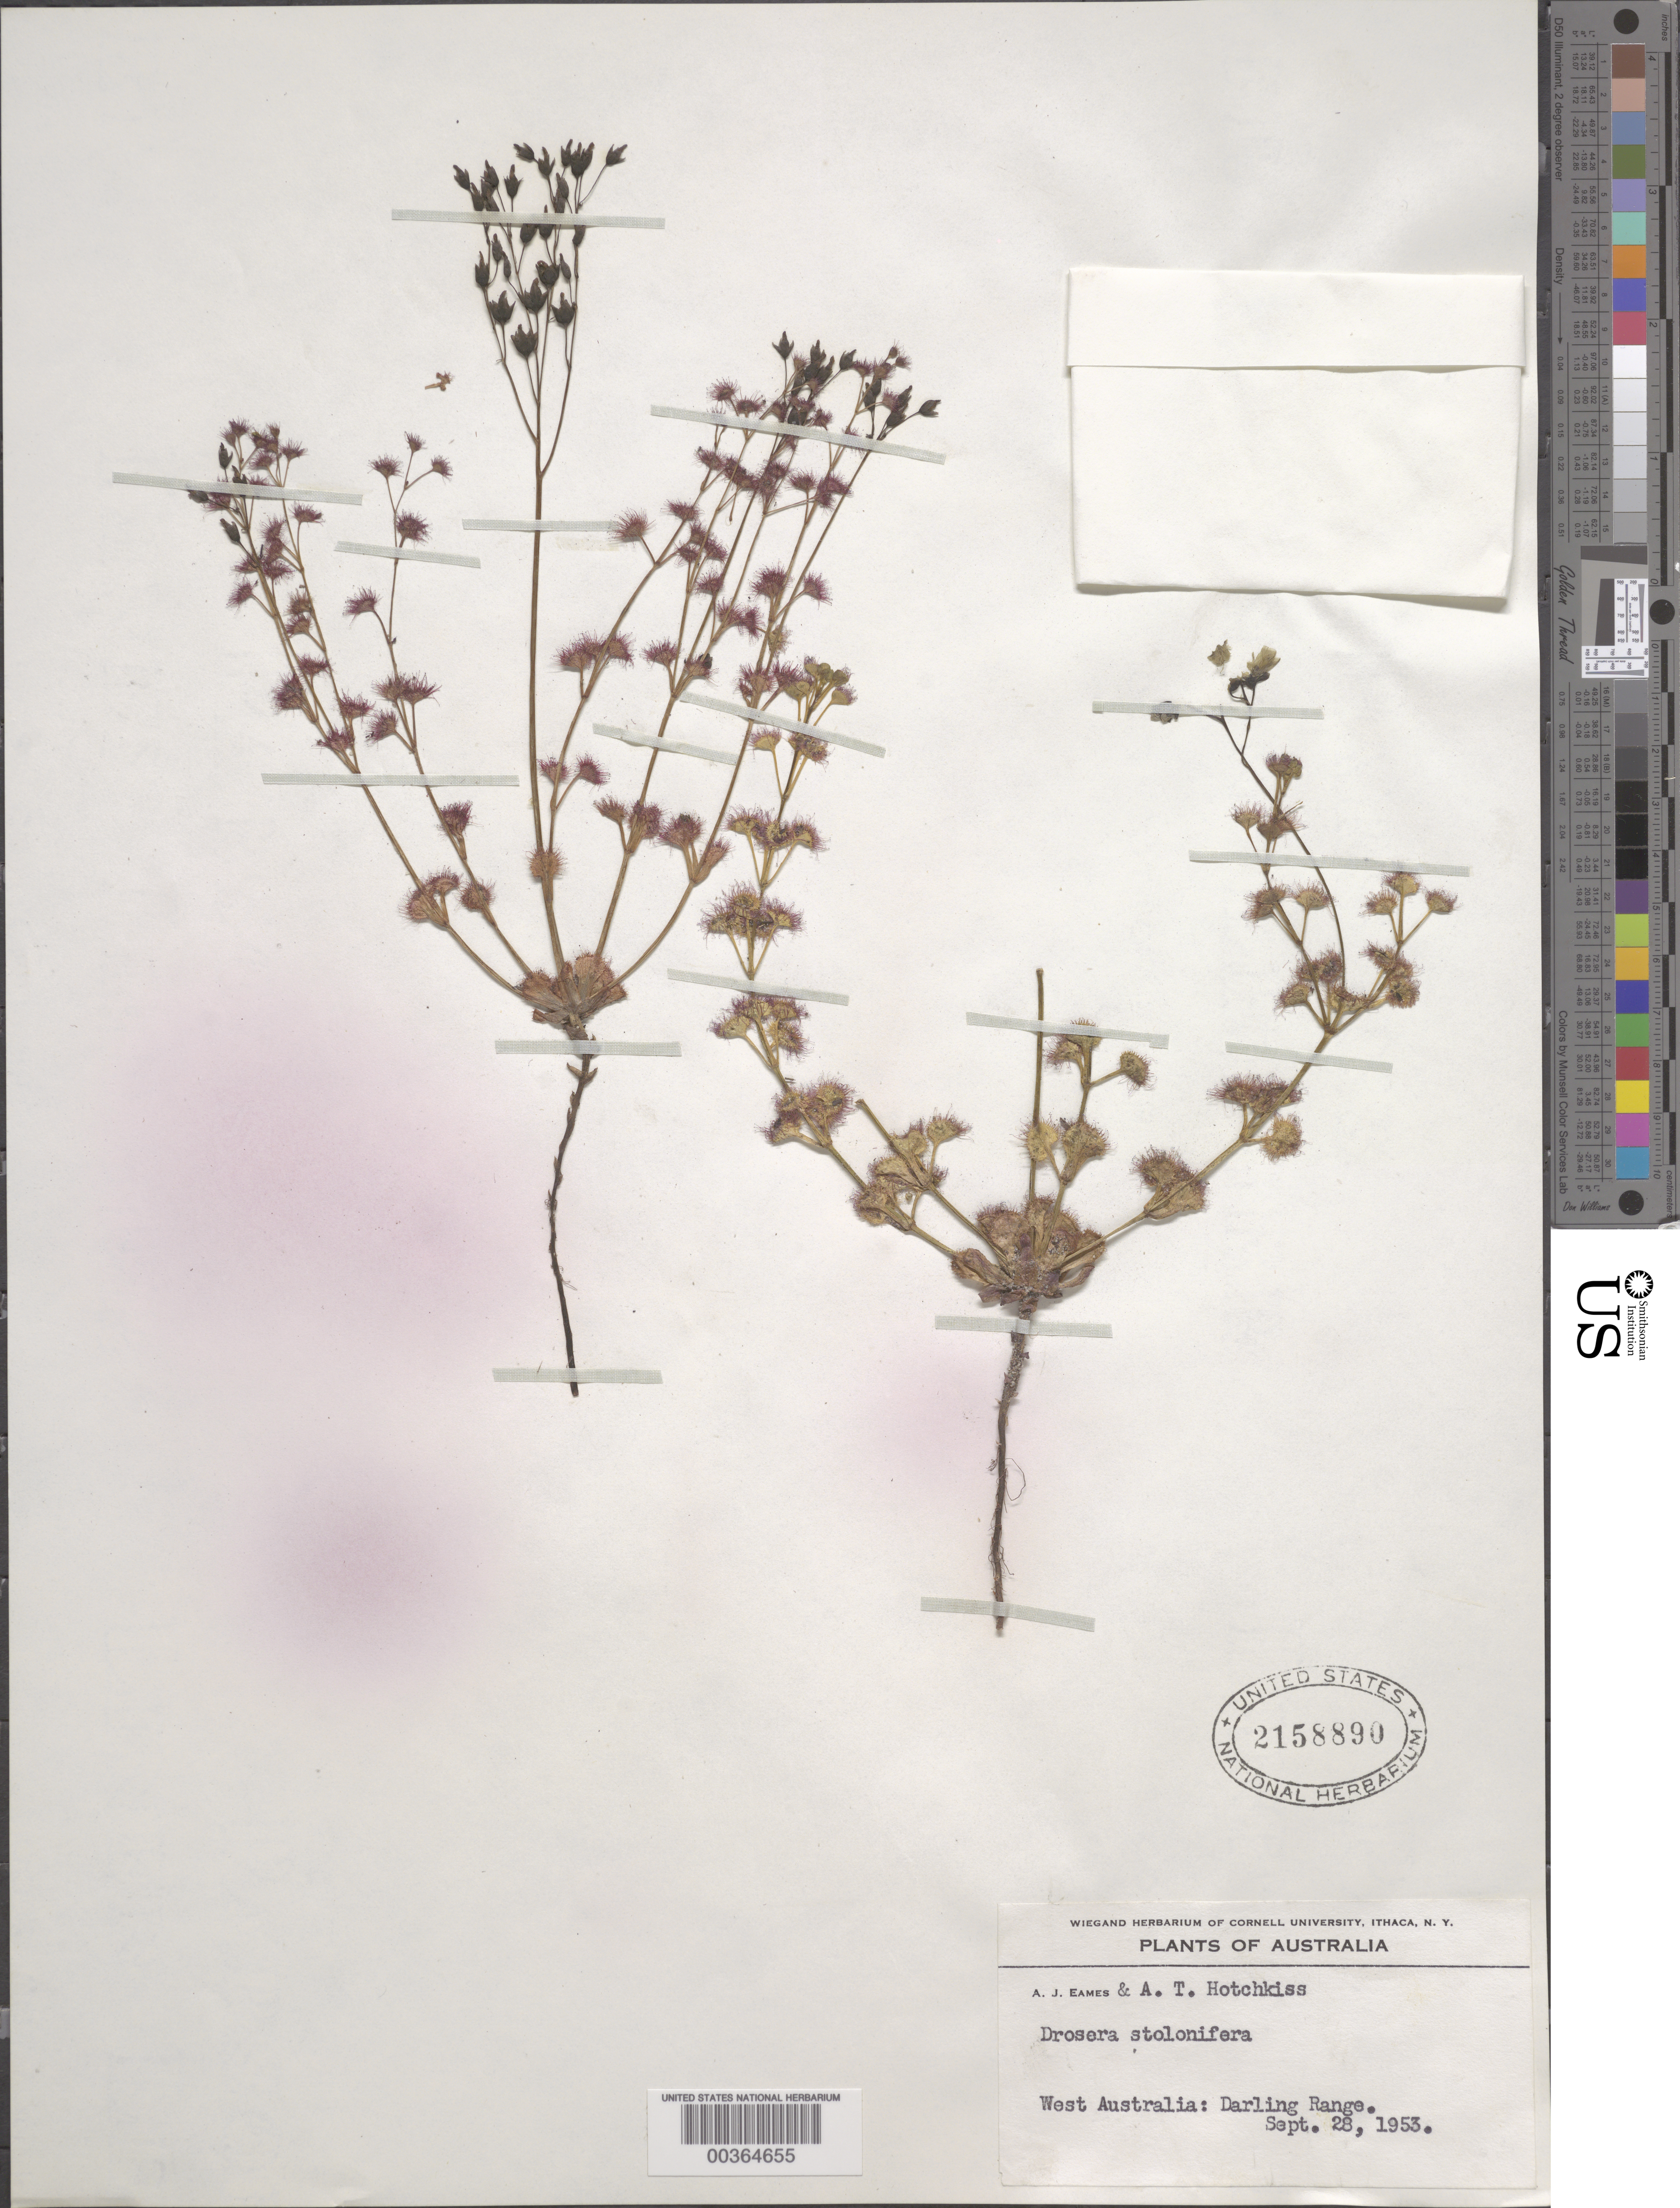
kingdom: Plantae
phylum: Tracheophyta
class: Magnoliopsida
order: Caryophyllales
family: Droseraceae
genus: Drosera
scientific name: Drosera stolonifera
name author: Endl.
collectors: A. J. Eames & A. Hotchkiss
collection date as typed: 28 Sep 1953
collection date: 1953-09-28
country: Australia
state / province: Western Australia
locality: Darling range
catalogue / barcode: US 2158890